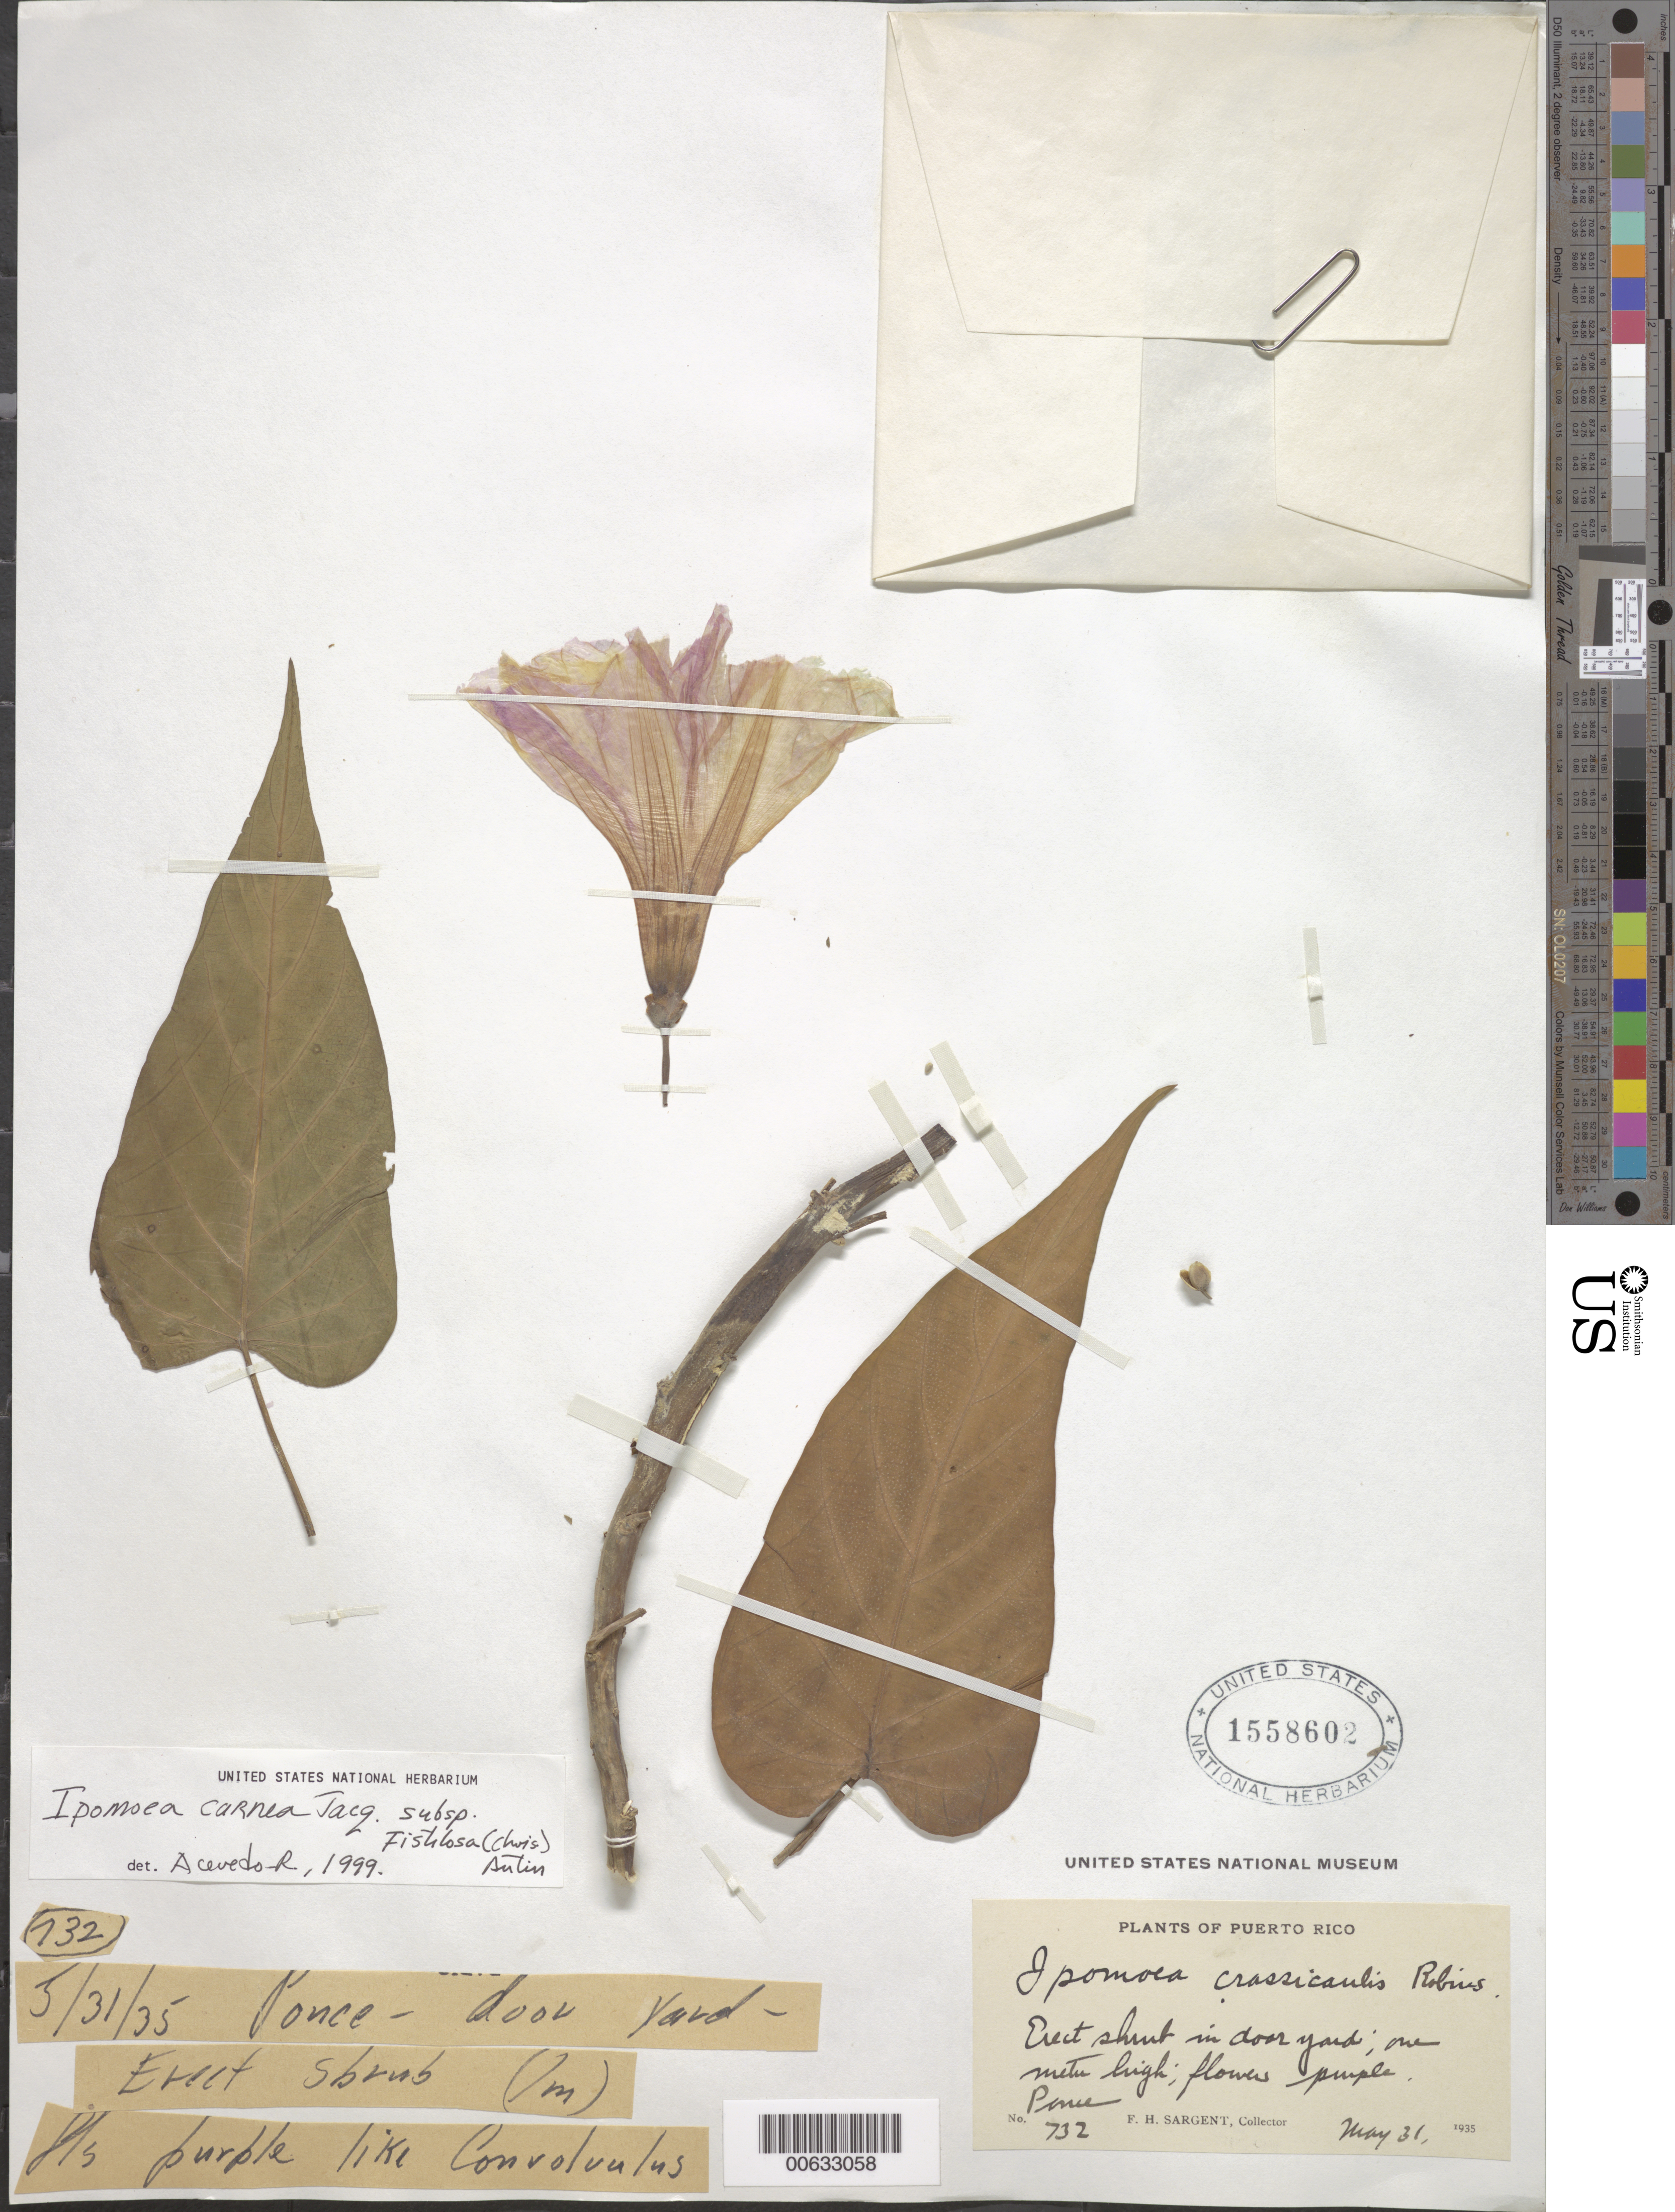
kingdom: Plantae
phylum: Tracheophyta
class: Magnoliopsida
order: Solanales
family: Convolvulaceae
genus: Ipomoea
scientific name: Ipomoea carnea subsp. fistulosa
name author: (Mart. ex Choisy) D.F. Austin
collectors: F. H. Sargent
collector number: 732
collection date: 1935-05-31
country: Puerto Rico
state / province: Ponce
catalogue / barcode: US 1558602